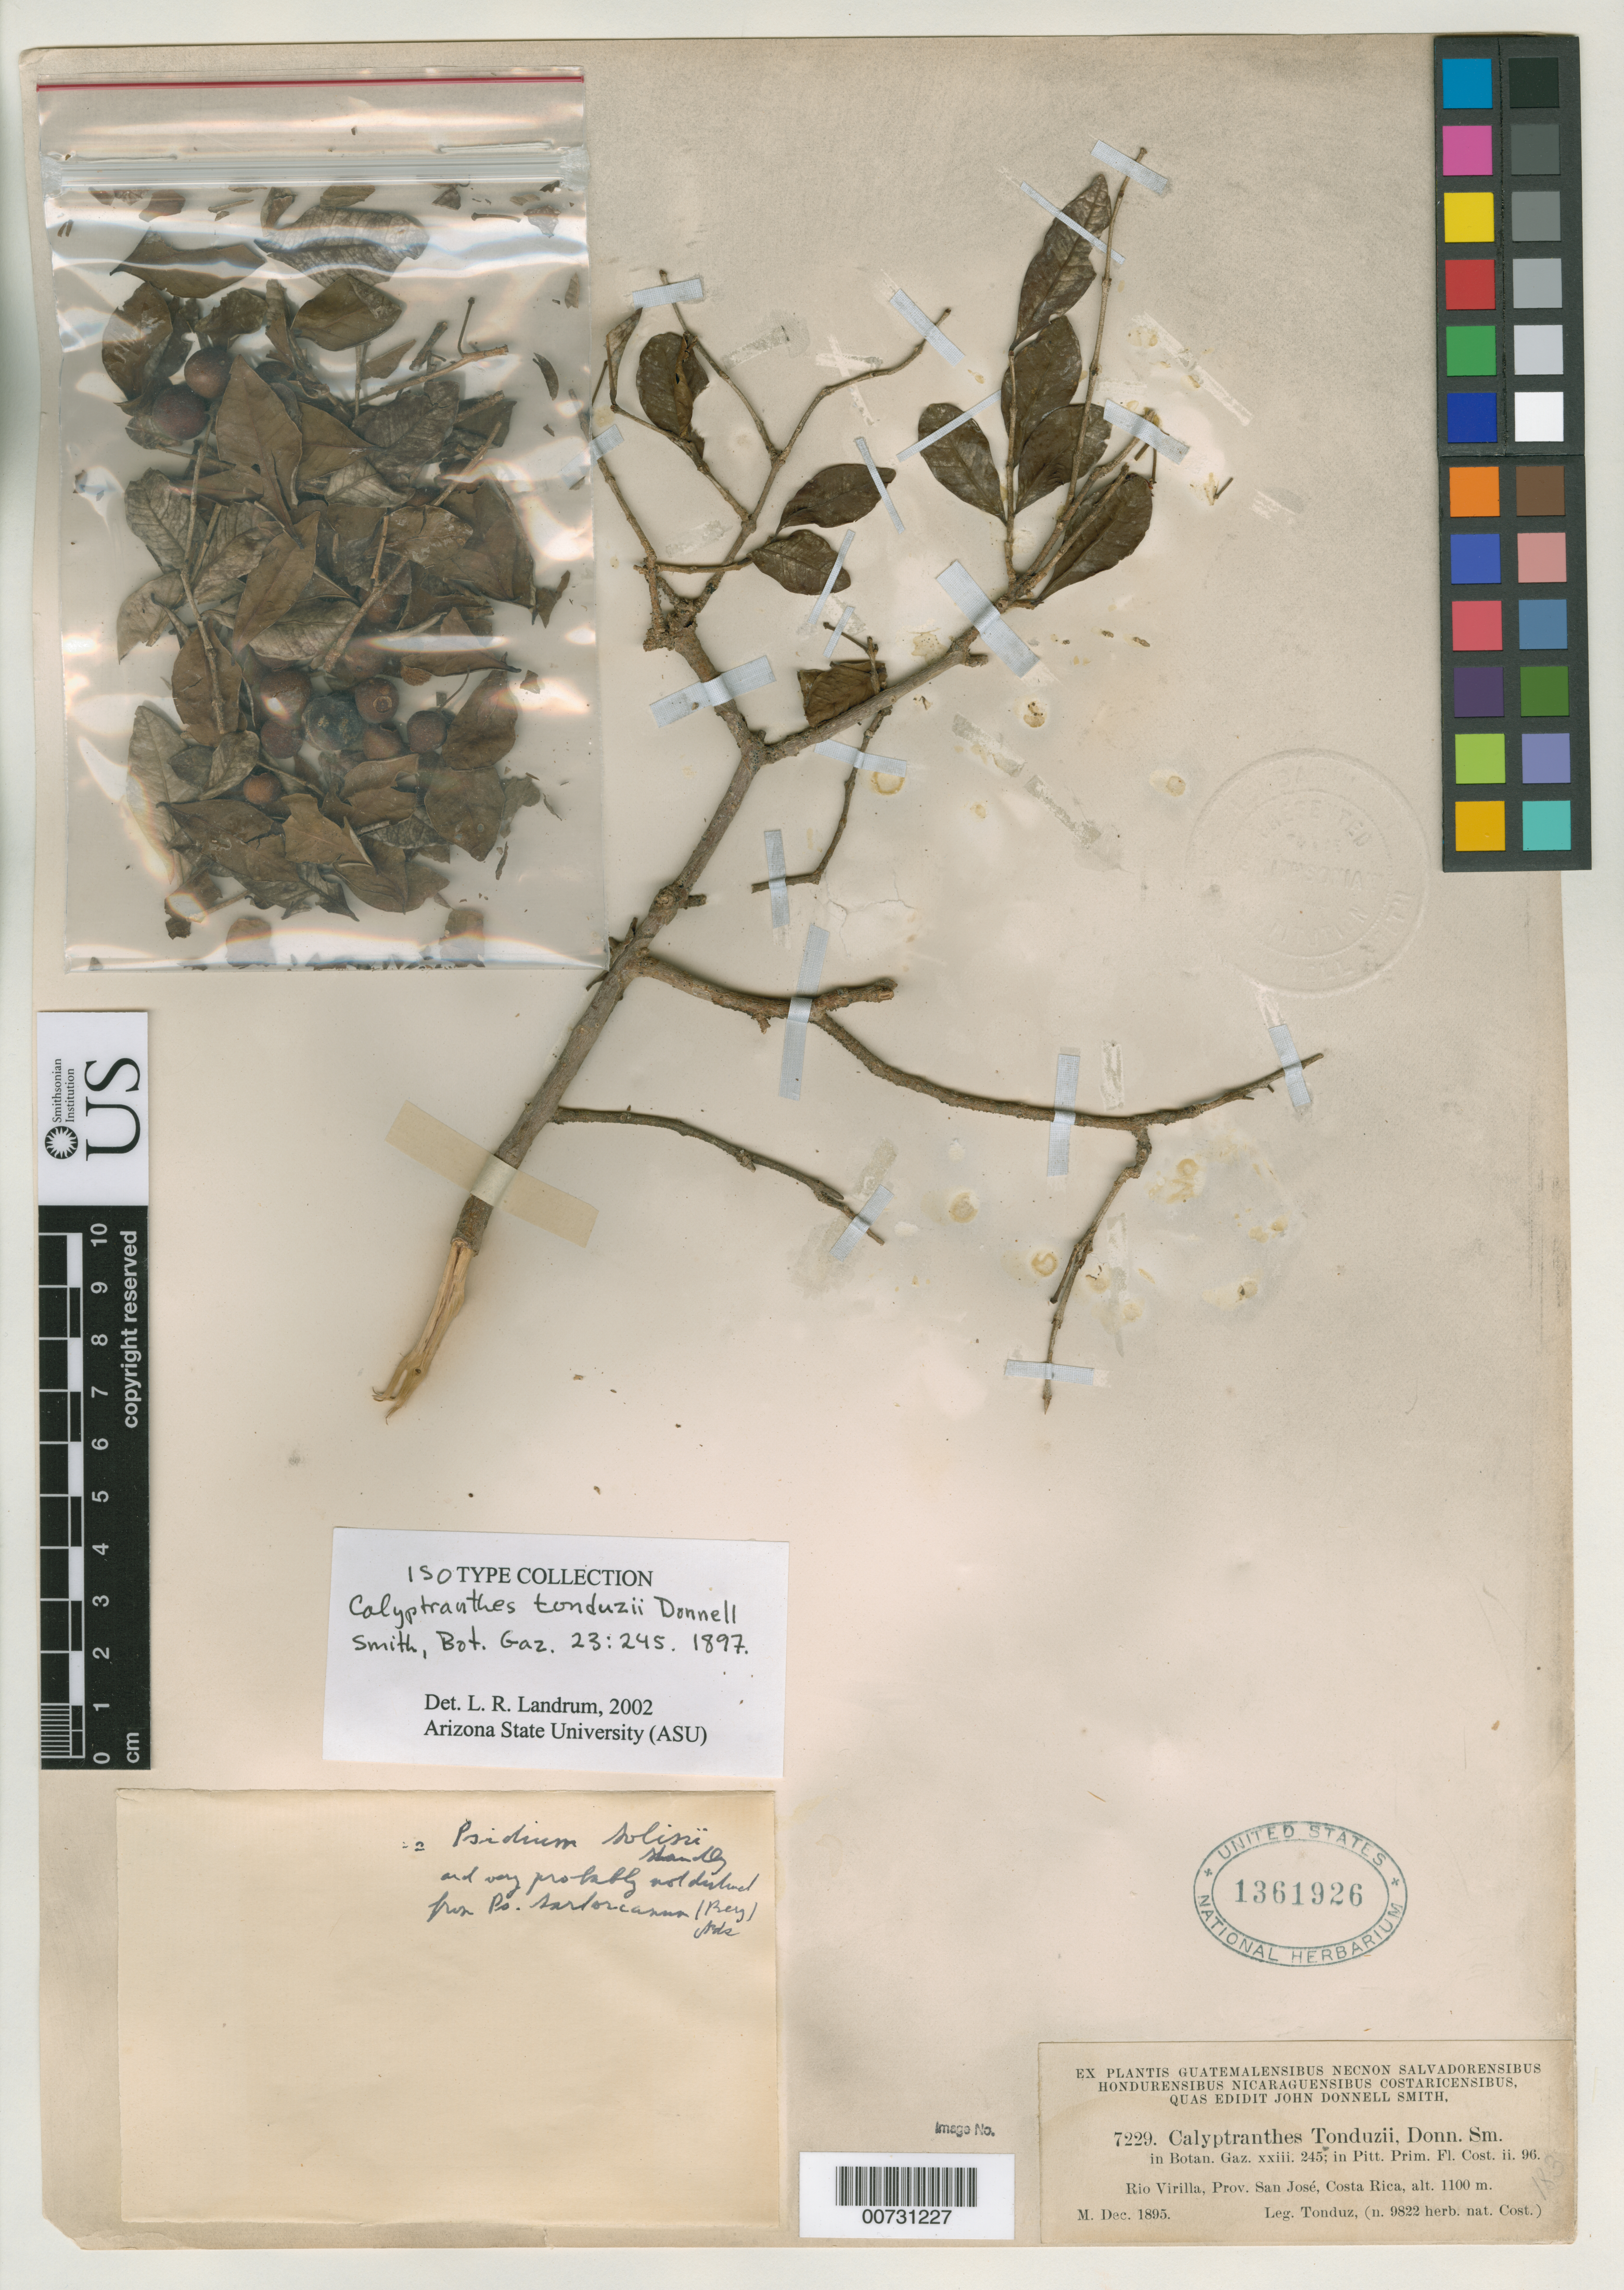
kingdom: Plantae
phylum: Tracheophyta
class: Magnoliopsida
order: Myrtales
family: Myrtaceae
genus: Calyptranthes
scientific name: Calyptranthes tonduzii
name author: Donn. Sm.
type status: Isotype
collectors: A. Tonduz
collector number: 9822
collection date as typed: Dec 1895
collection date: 1895-12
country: Costa Rica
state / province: San José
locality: Rio Virilla, Prov. San José. [Protologue: Banks of the River Virilla, alt. 3400 ft.]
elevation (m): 1100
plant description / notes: Cited 1963 by R. McVaugh in Fl. Guatemala 7: 401.; Protologue, "Tonduz, no. 9822 herb. nat. C.R.", =J.D. Smith 7229. This sheet annotated as isotype by L. Landrum, 2002 (ASU).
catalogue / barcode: US 1361926